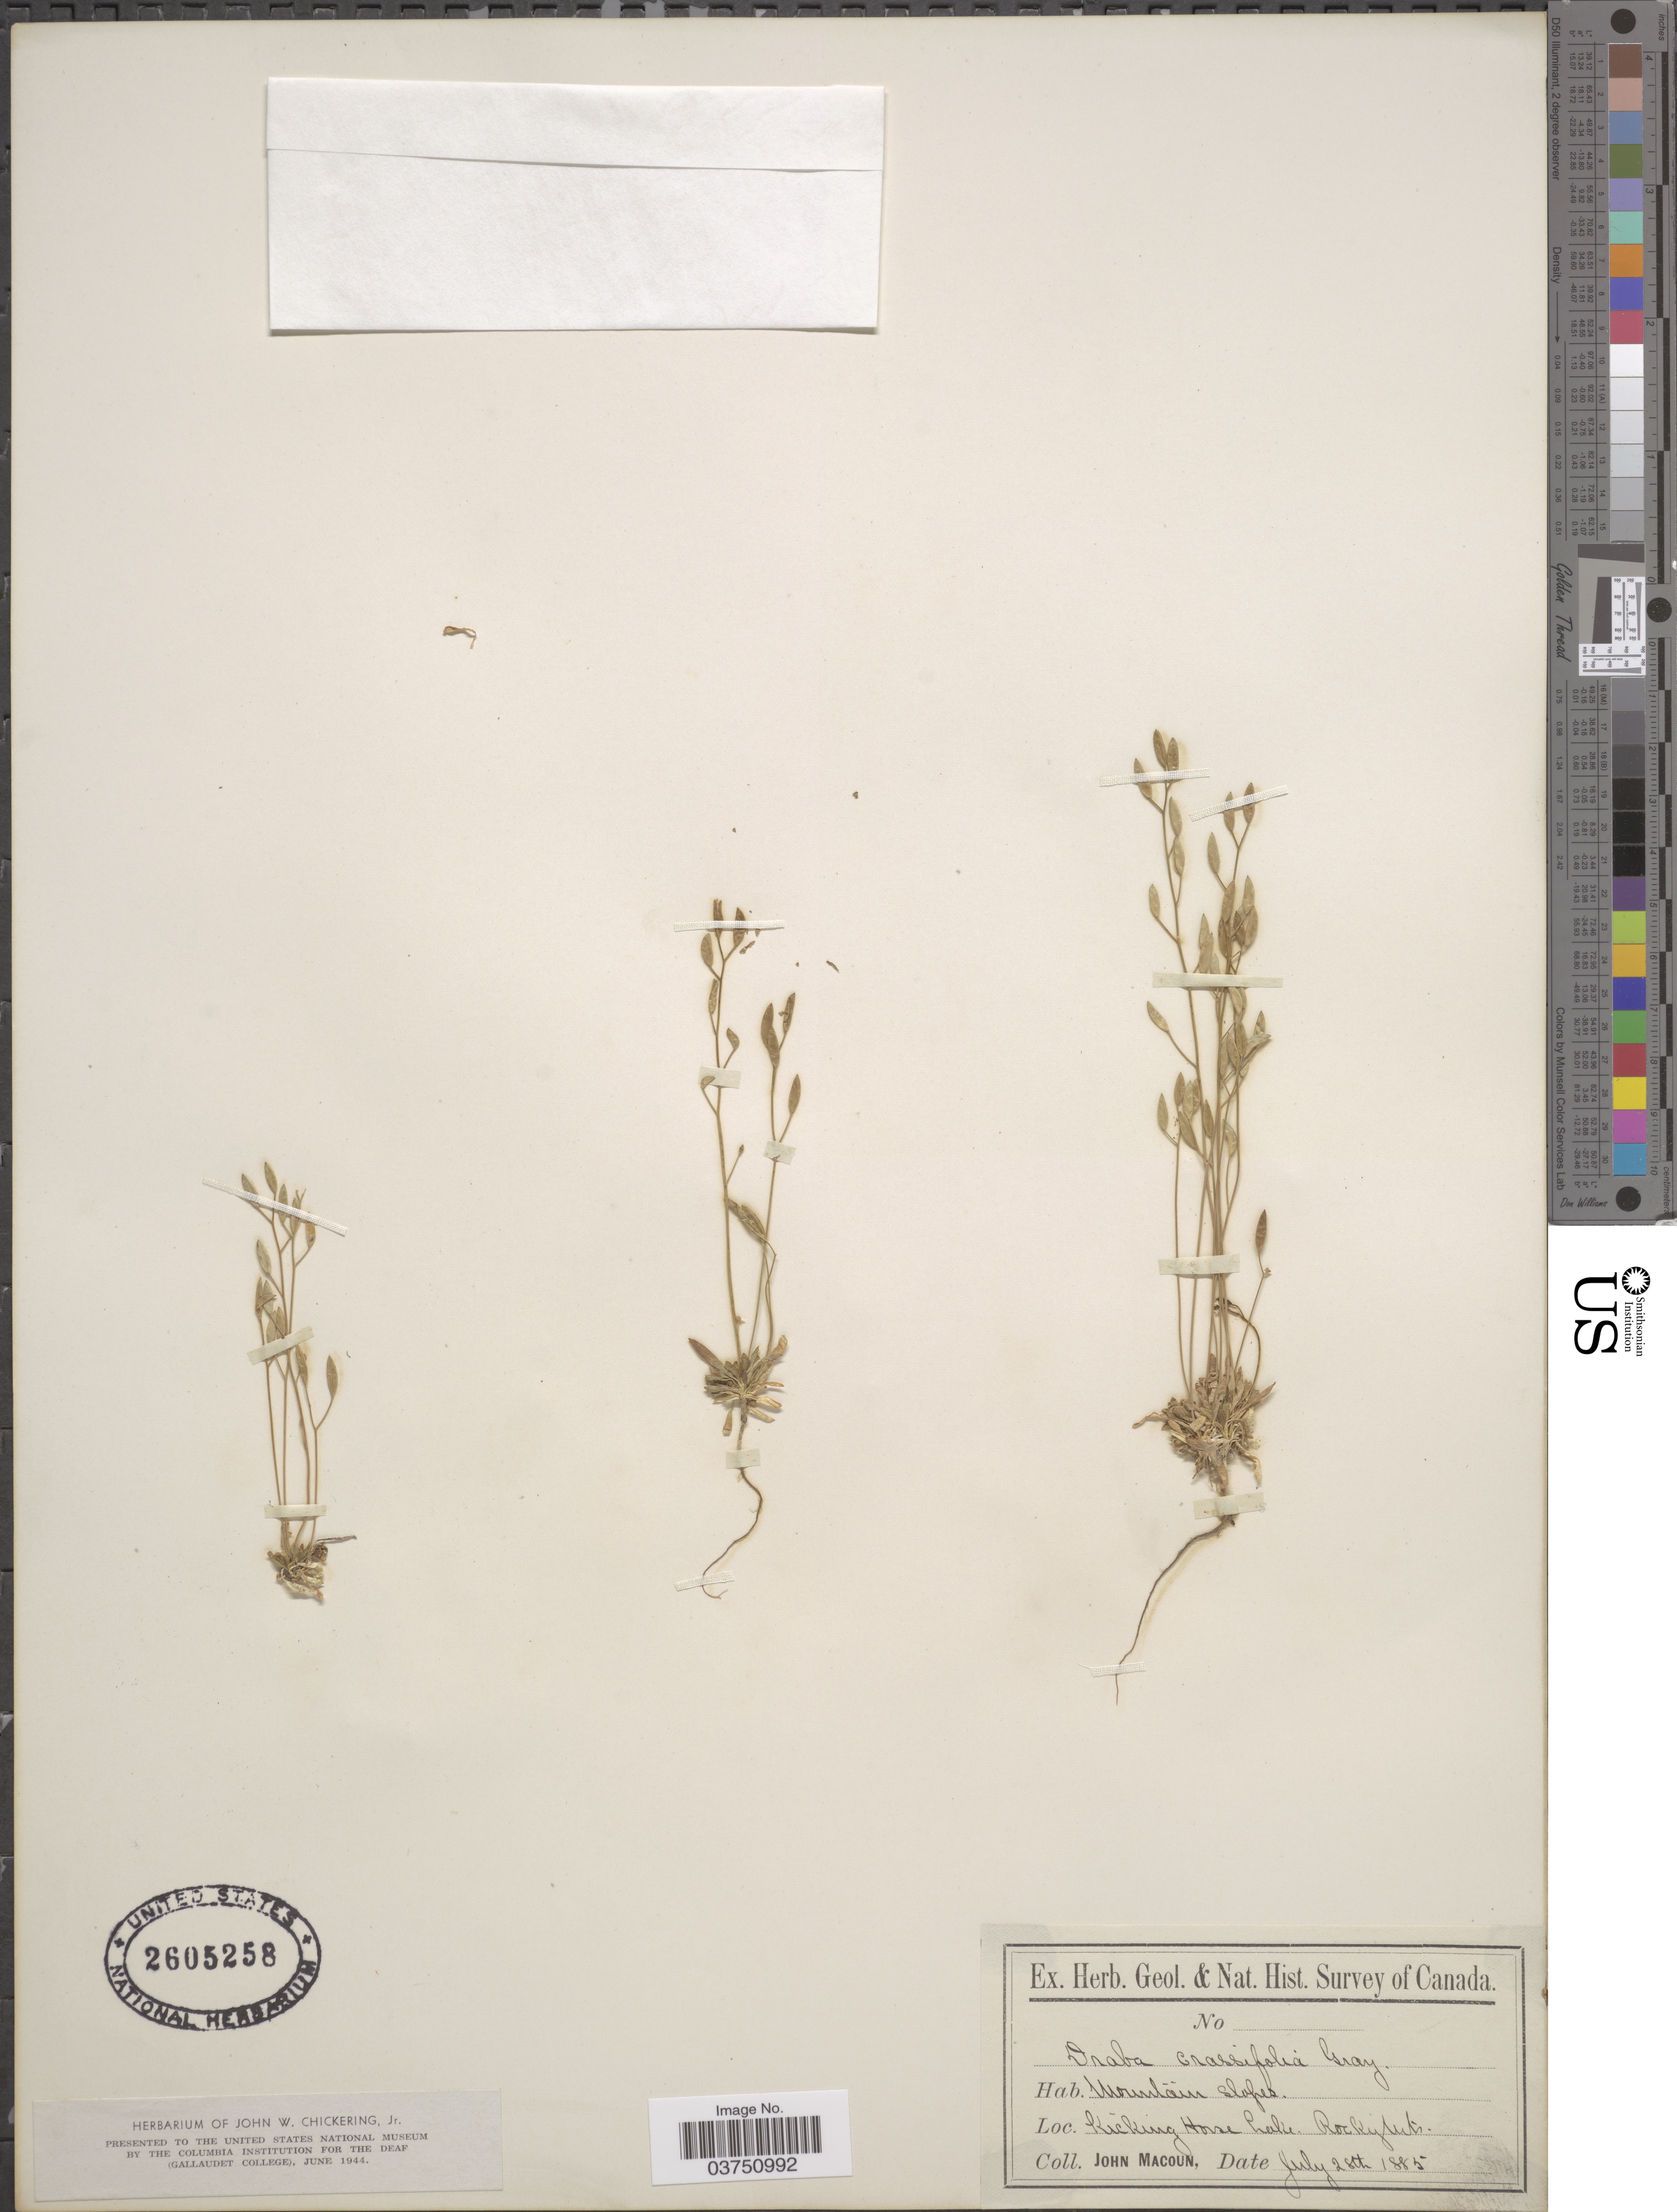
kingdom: Plantae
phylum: Tracheophyta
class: Magnoliopsida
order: Brassicales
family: Brassicaceae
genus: Draba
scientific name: Draba crassifolia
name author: Graham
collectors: J. Macoun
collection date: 1885-07-28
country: Canada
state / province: British Columbia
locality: Kicking Horse Lake. Rocky Mts.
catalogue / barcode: US 2605258